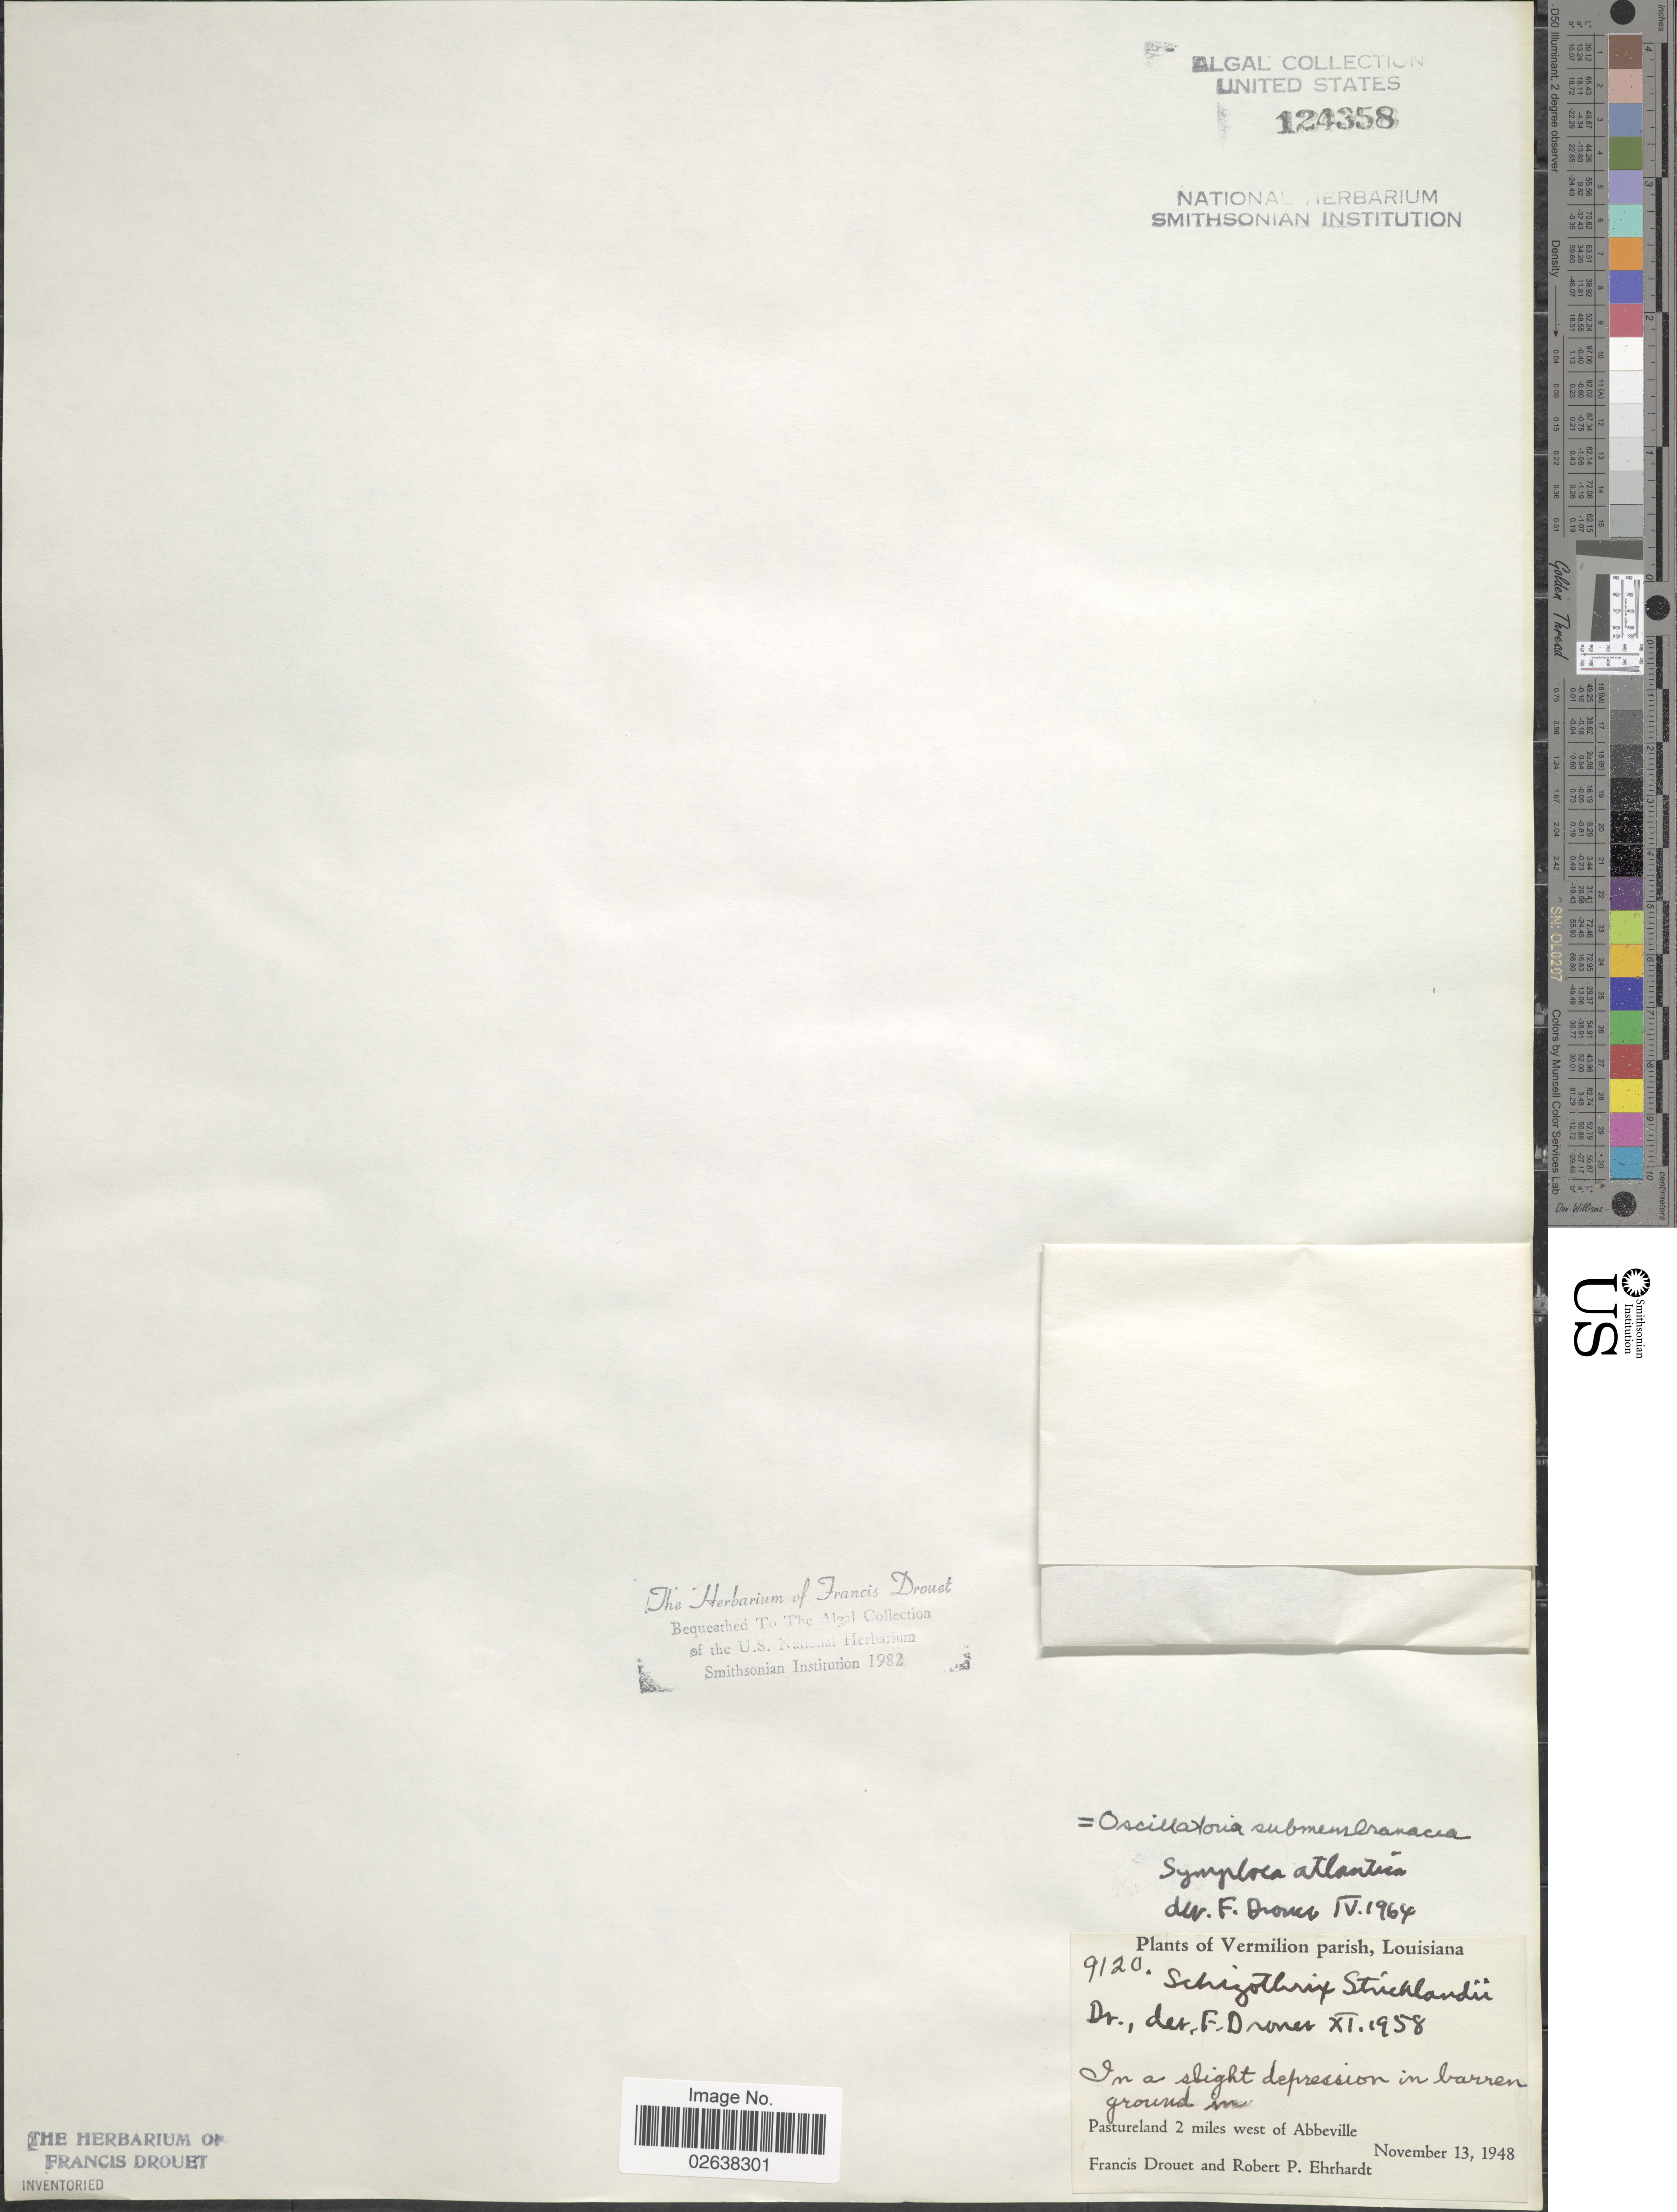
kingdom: Bacteria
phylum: Cyanobacteria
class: Cyanobacteriia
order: Cyanobacteriales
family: Oscillatoriaceae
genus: Oscillatoria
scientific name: Oscillatoria submembranacea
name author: Ardiss. & Strafforello ex Gomont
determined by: Drouet, F. E.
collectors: F. E. Drouet & R. Ehrhardt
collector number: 7120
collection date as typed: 13 Nov 1948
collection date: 1948-11-13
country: United States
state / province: Louisiana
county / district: Vermilion Parish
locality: West of Abbeville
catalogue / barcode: US 124358